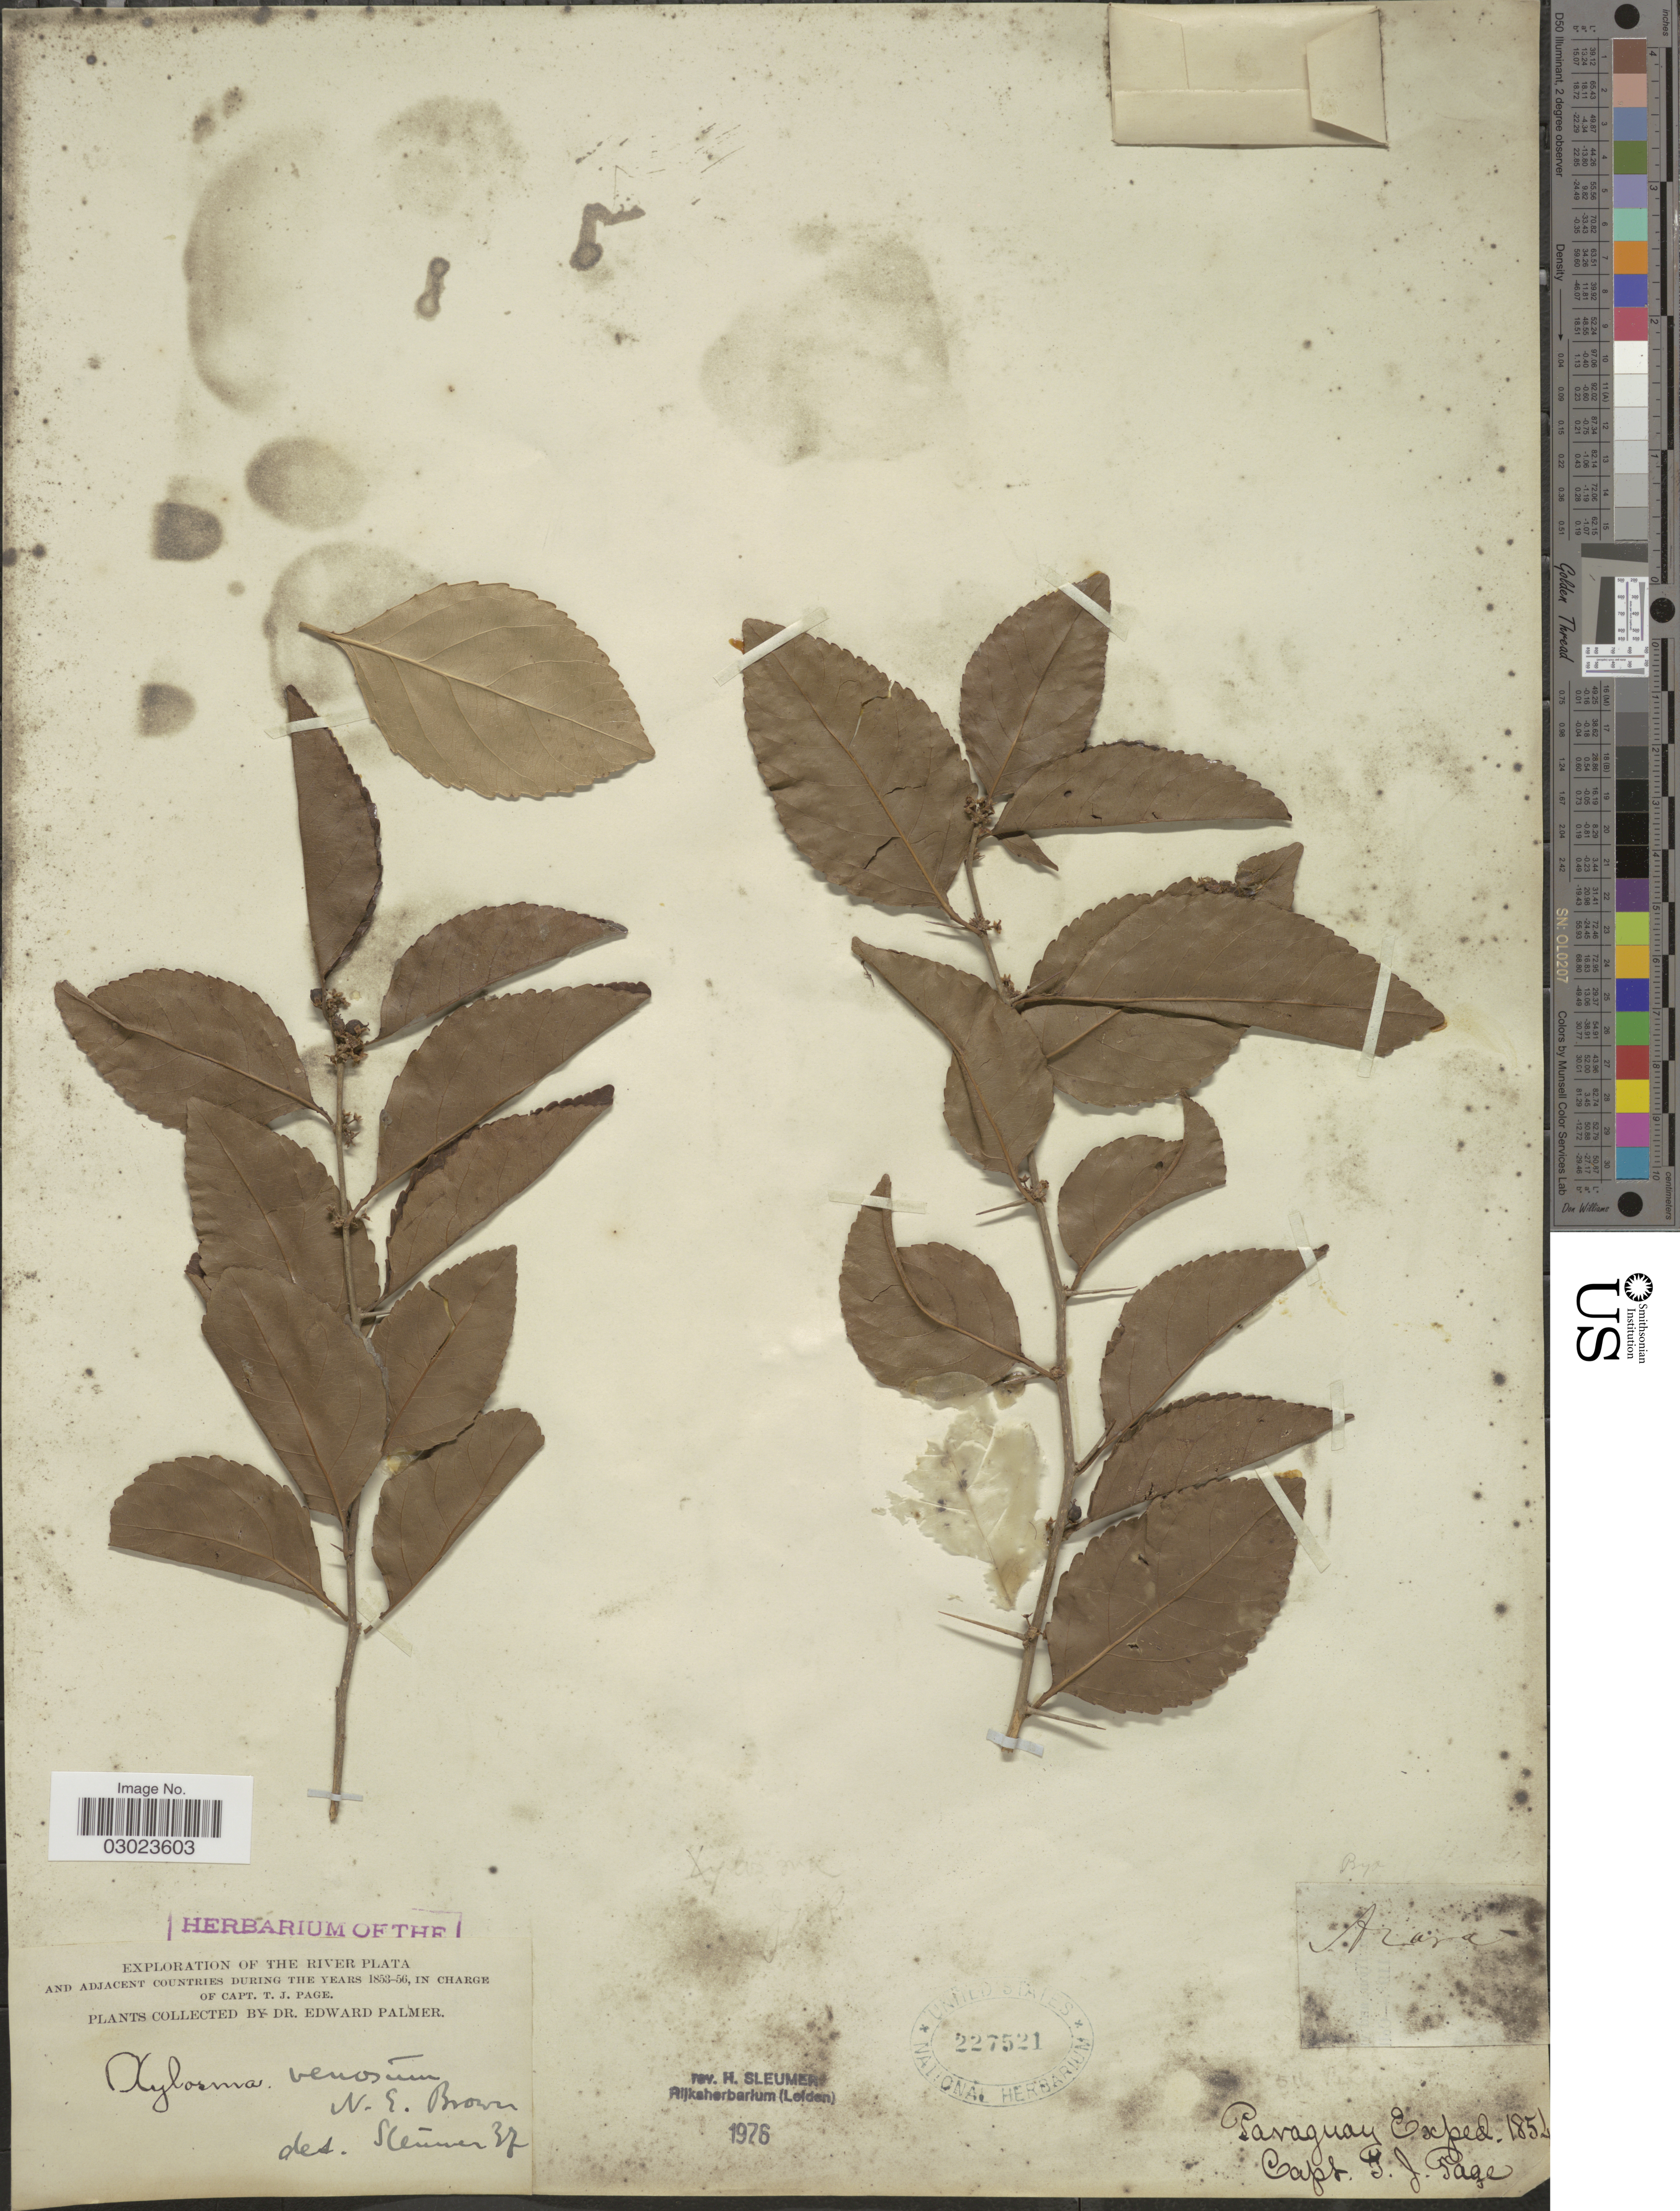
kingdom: Plantae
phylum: Tracheophyta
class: Magnoliopsida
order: Malpighiales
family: Salicaceae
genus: Xylosma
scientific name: Xylosma venosa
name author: N.E. Br.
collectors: E. Palmer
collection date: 1854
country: Paraguay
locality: The River La Plata and Adjacent Countries.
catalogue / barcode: US 227521